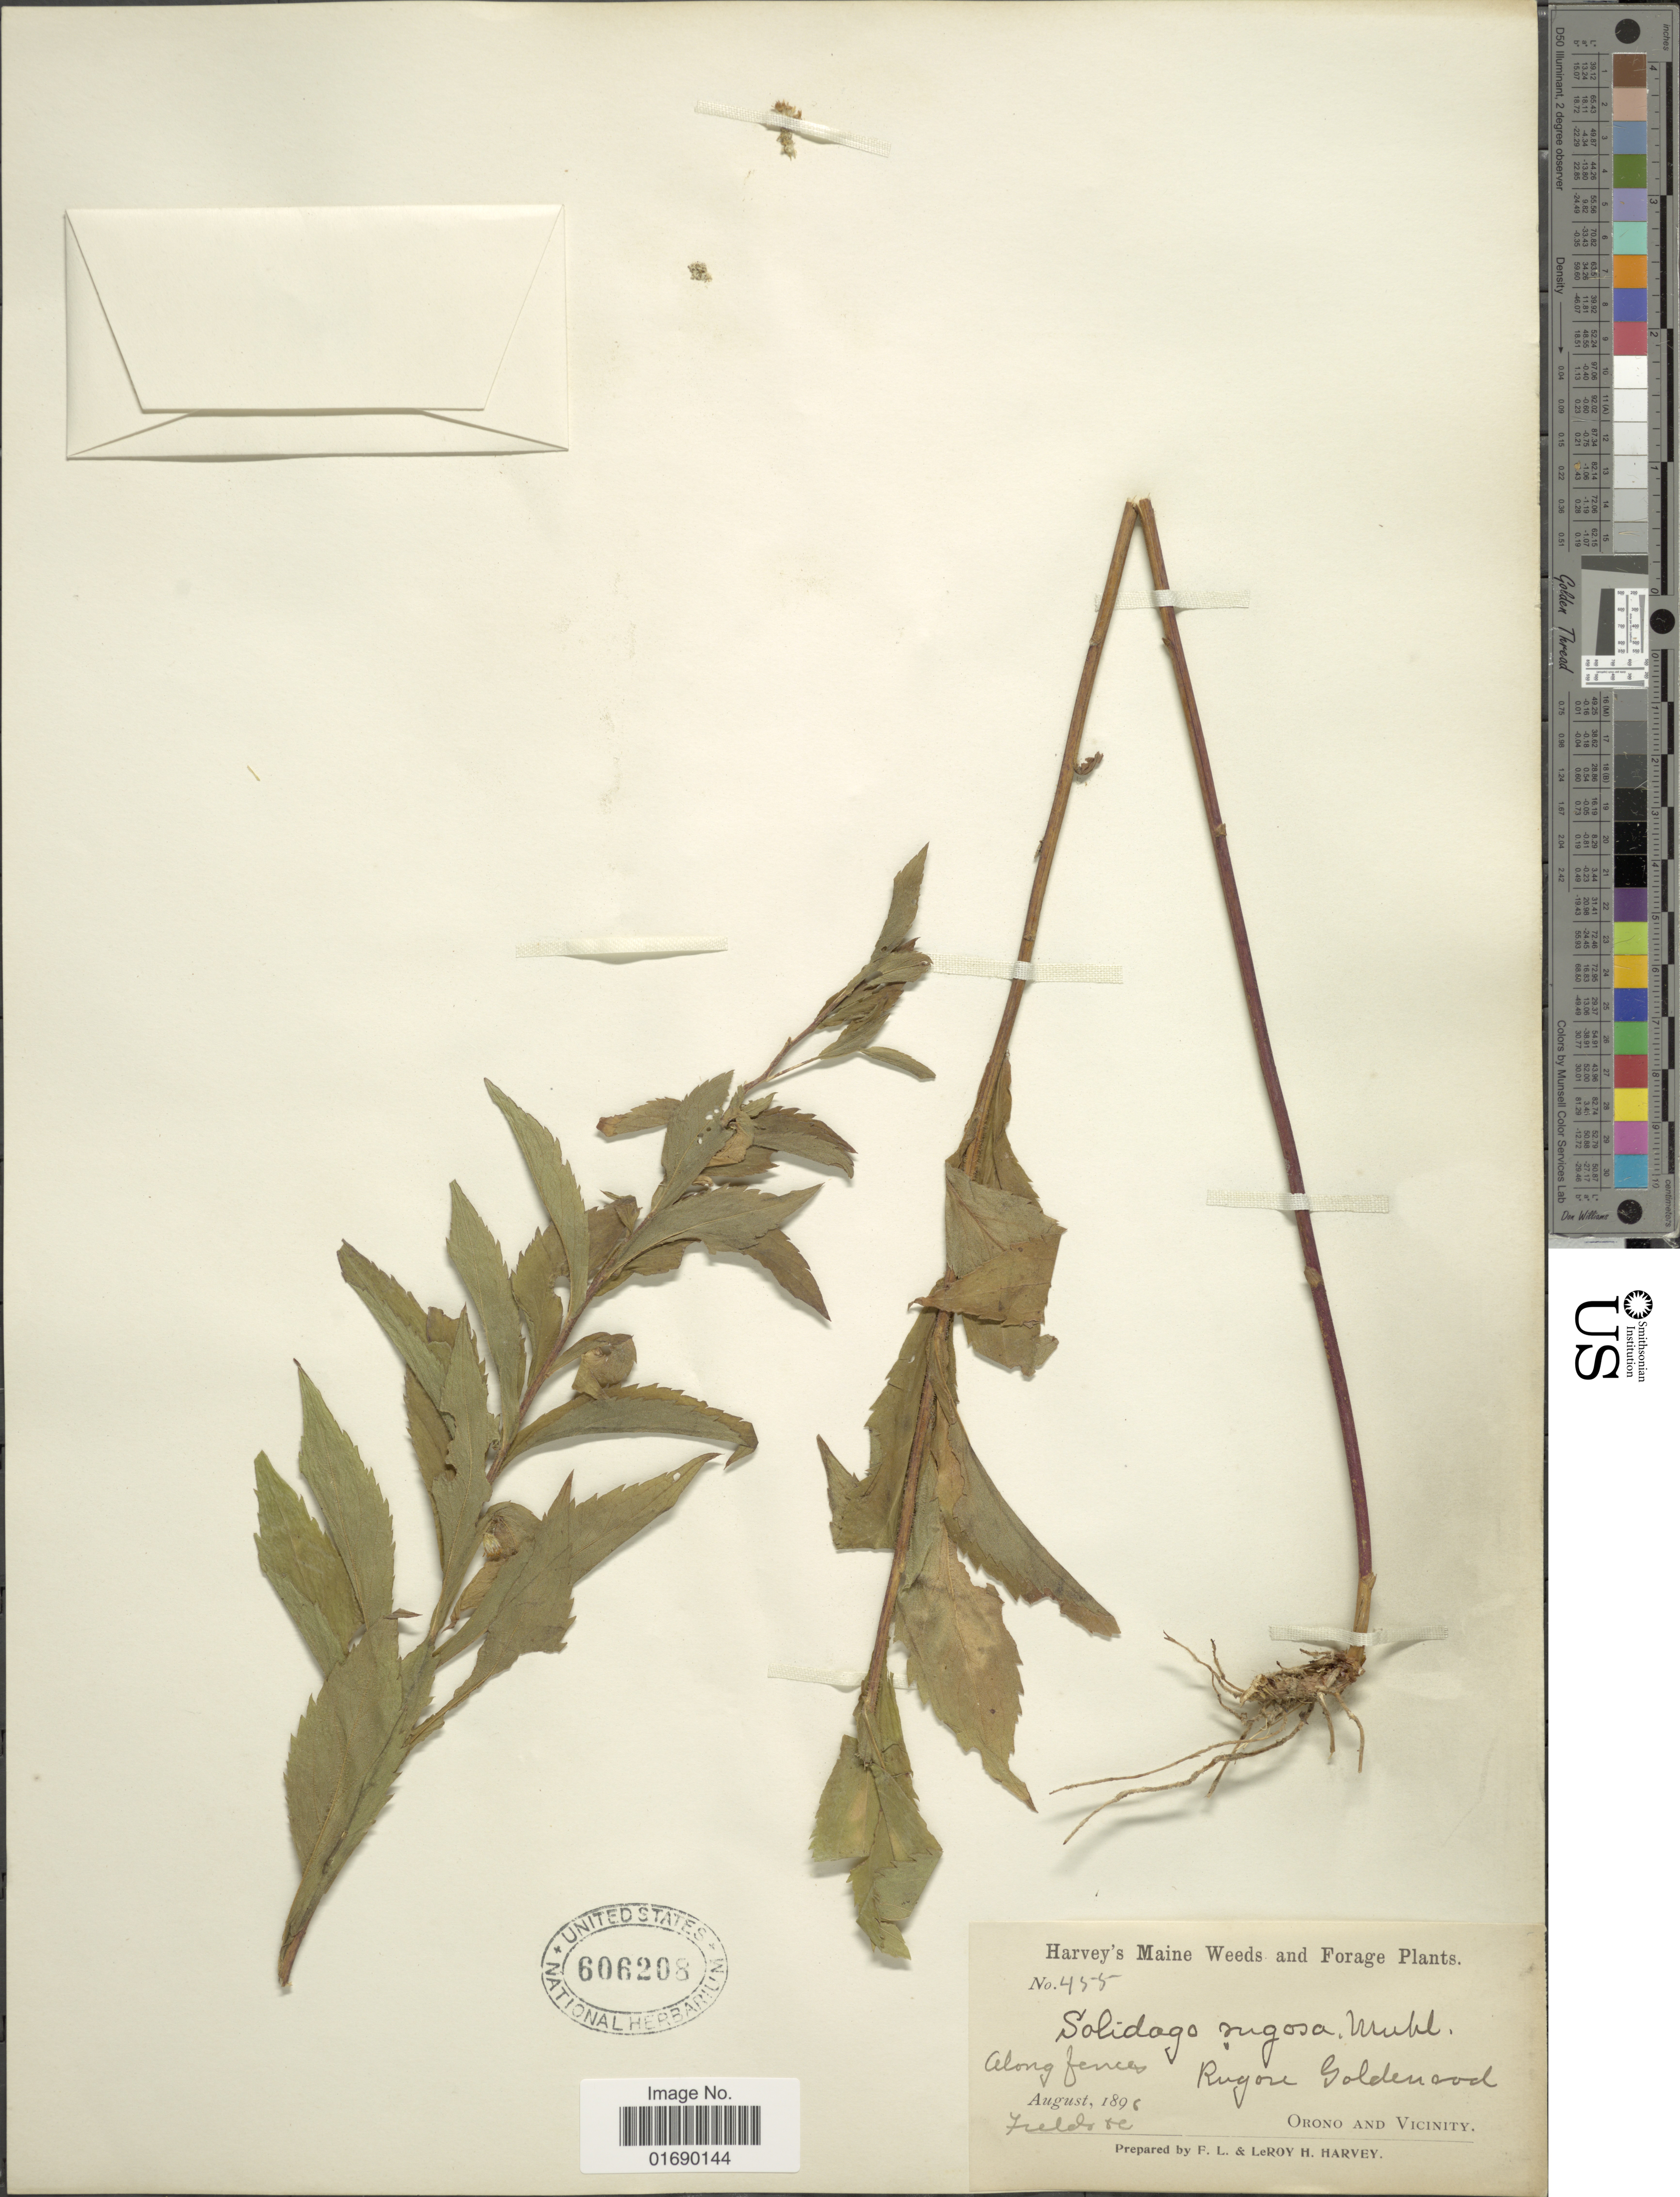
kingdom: Plantae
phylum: Tracheophyta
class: Magnoliopsida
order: Asterales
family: Asteraceae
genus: Solidago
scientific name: Solidago rugosa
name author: Mill.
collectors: F. L. Harvey & L. H. Harvey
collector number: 455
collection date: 1896-08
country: United States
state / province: Maine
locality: Maine Weeds and Forage, Along fences, Rugore Goldenrod, Orono and Vicinity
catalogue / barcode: US 606208